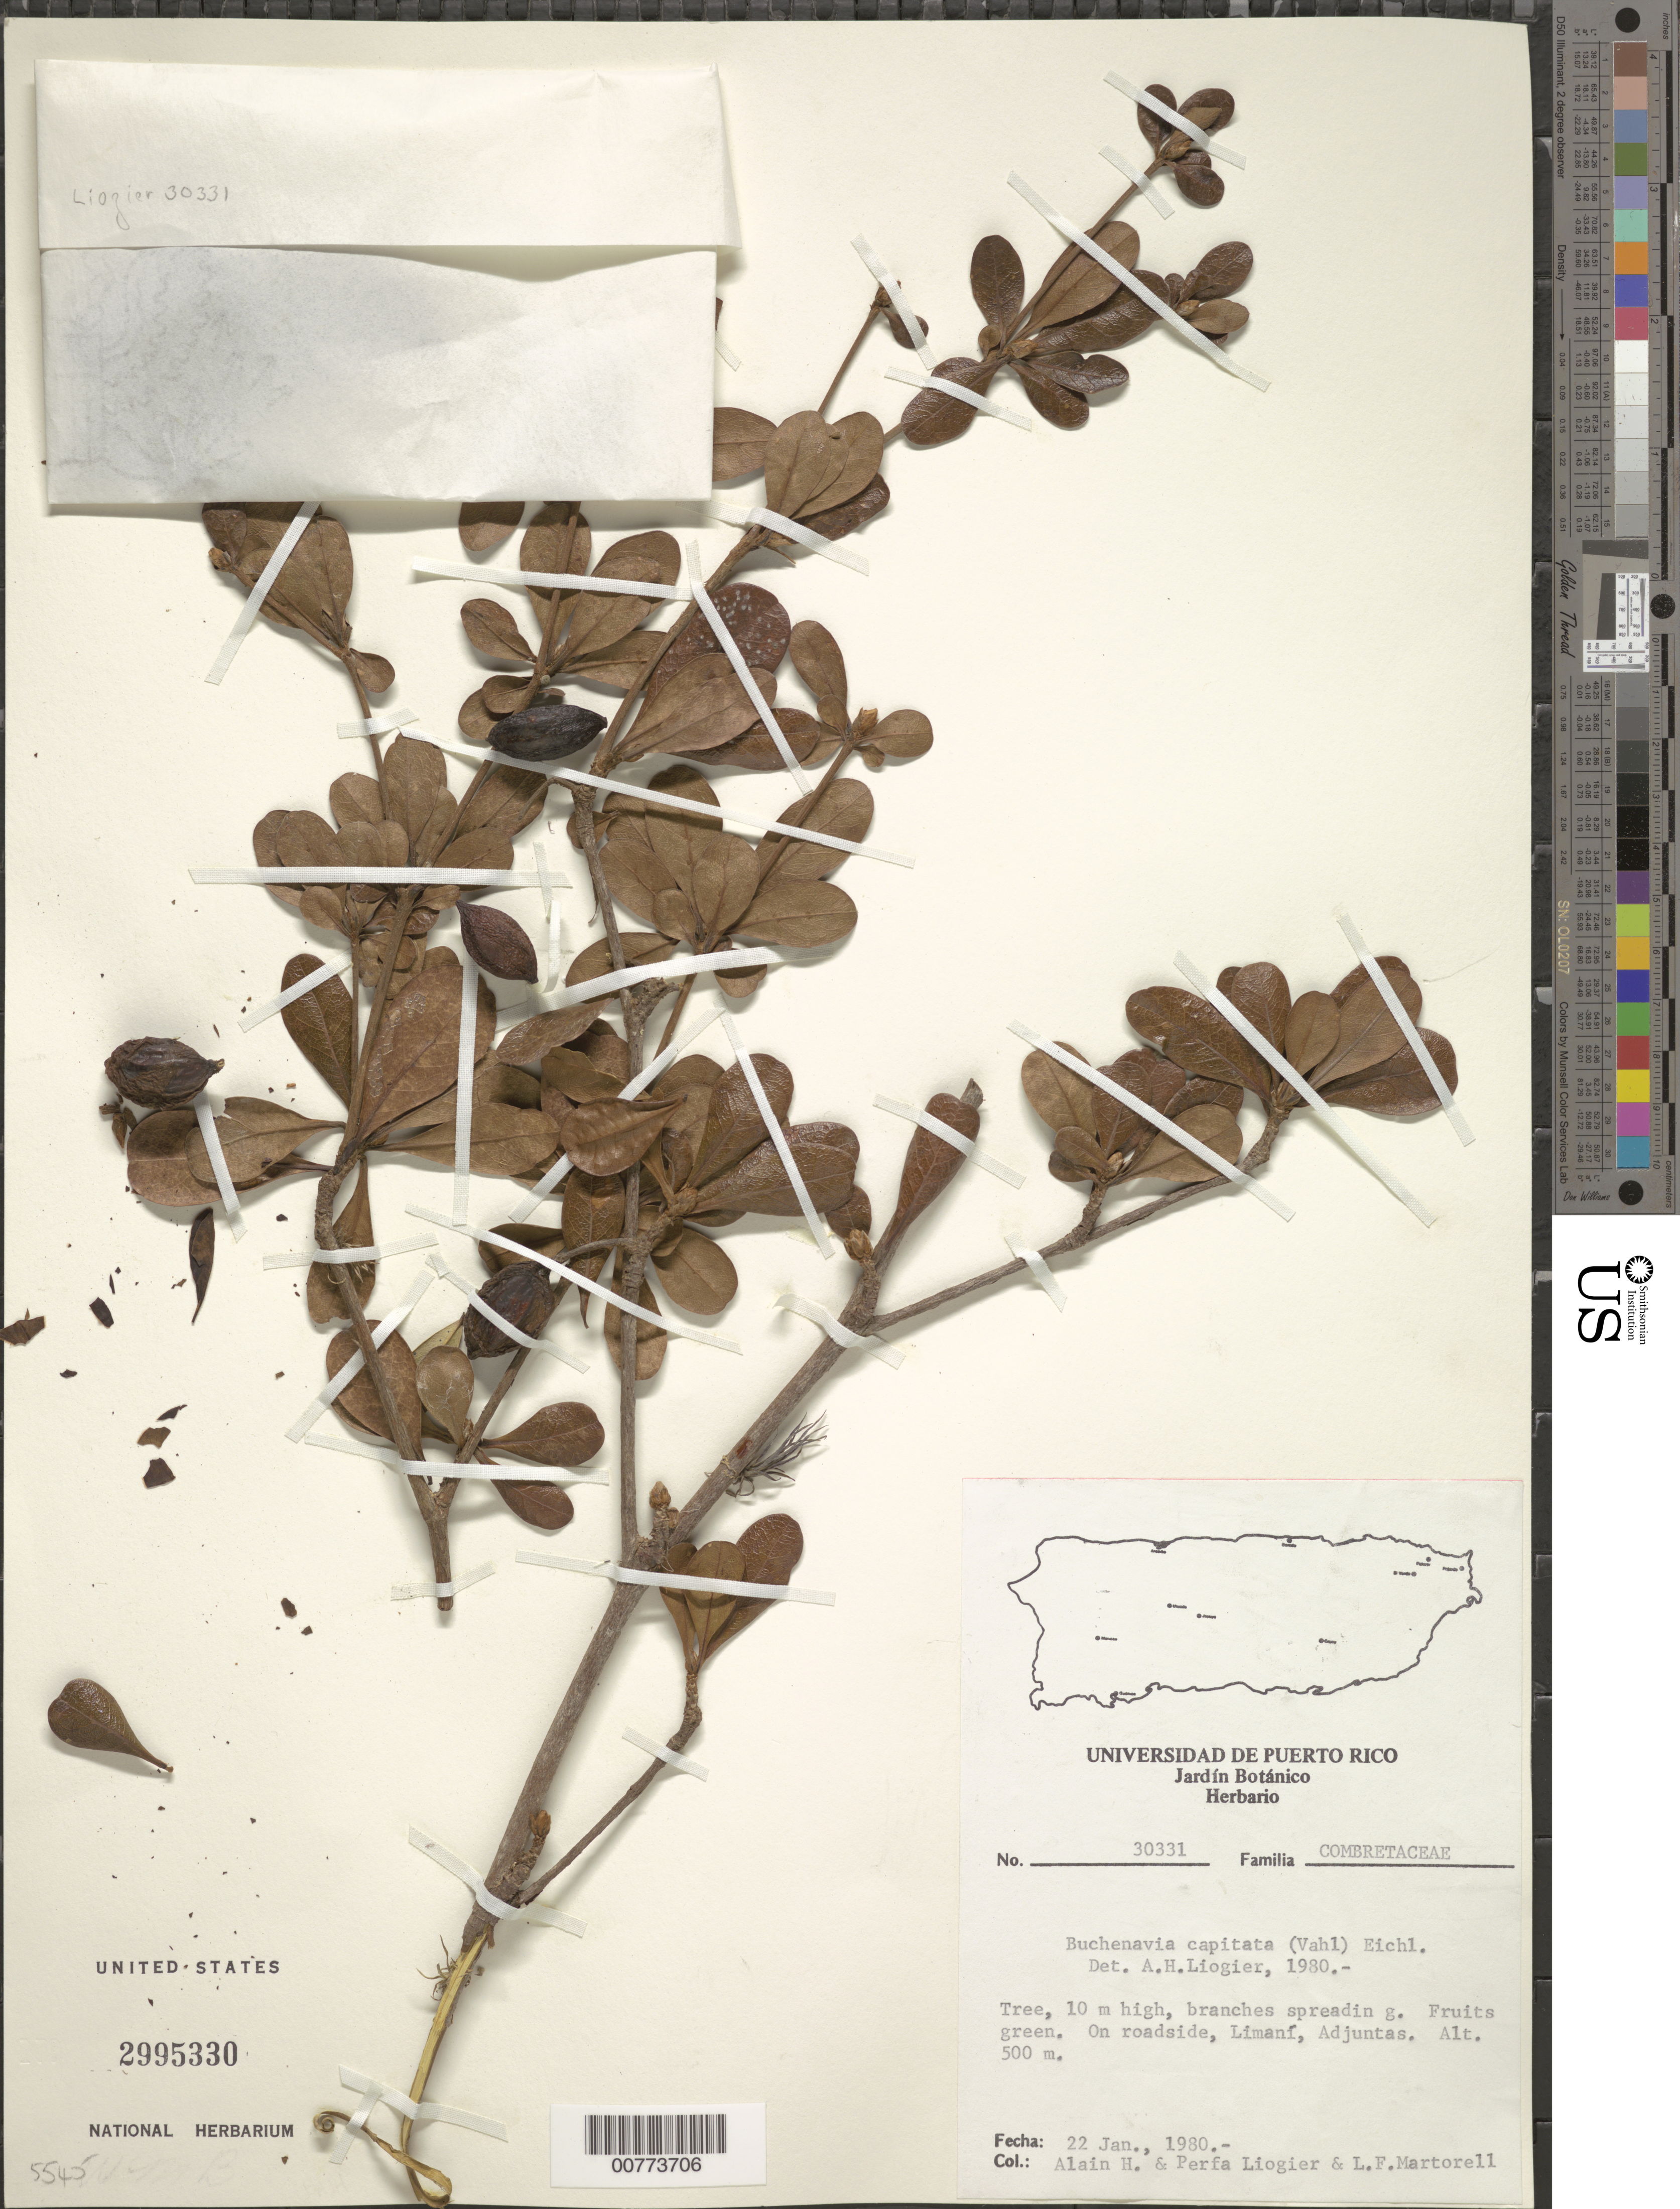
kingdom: Plantae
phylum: Tracheophyta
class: Magnoliopsida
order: Myrtales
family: Combretaceae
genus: Terminalia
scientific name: Terminalia tetraphylla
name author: (Aubl.) Gere & Boatwr.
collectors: A. H. Liogier, M. P. Liogier & L. Martorell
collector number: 30331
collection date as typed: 22 Jan 1980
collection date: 1980-01-22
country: Puerto Rico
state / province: Adjuntas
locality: Adjuntas, Limaní.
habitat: Roadside.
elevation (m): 500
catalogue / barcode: US 2995330